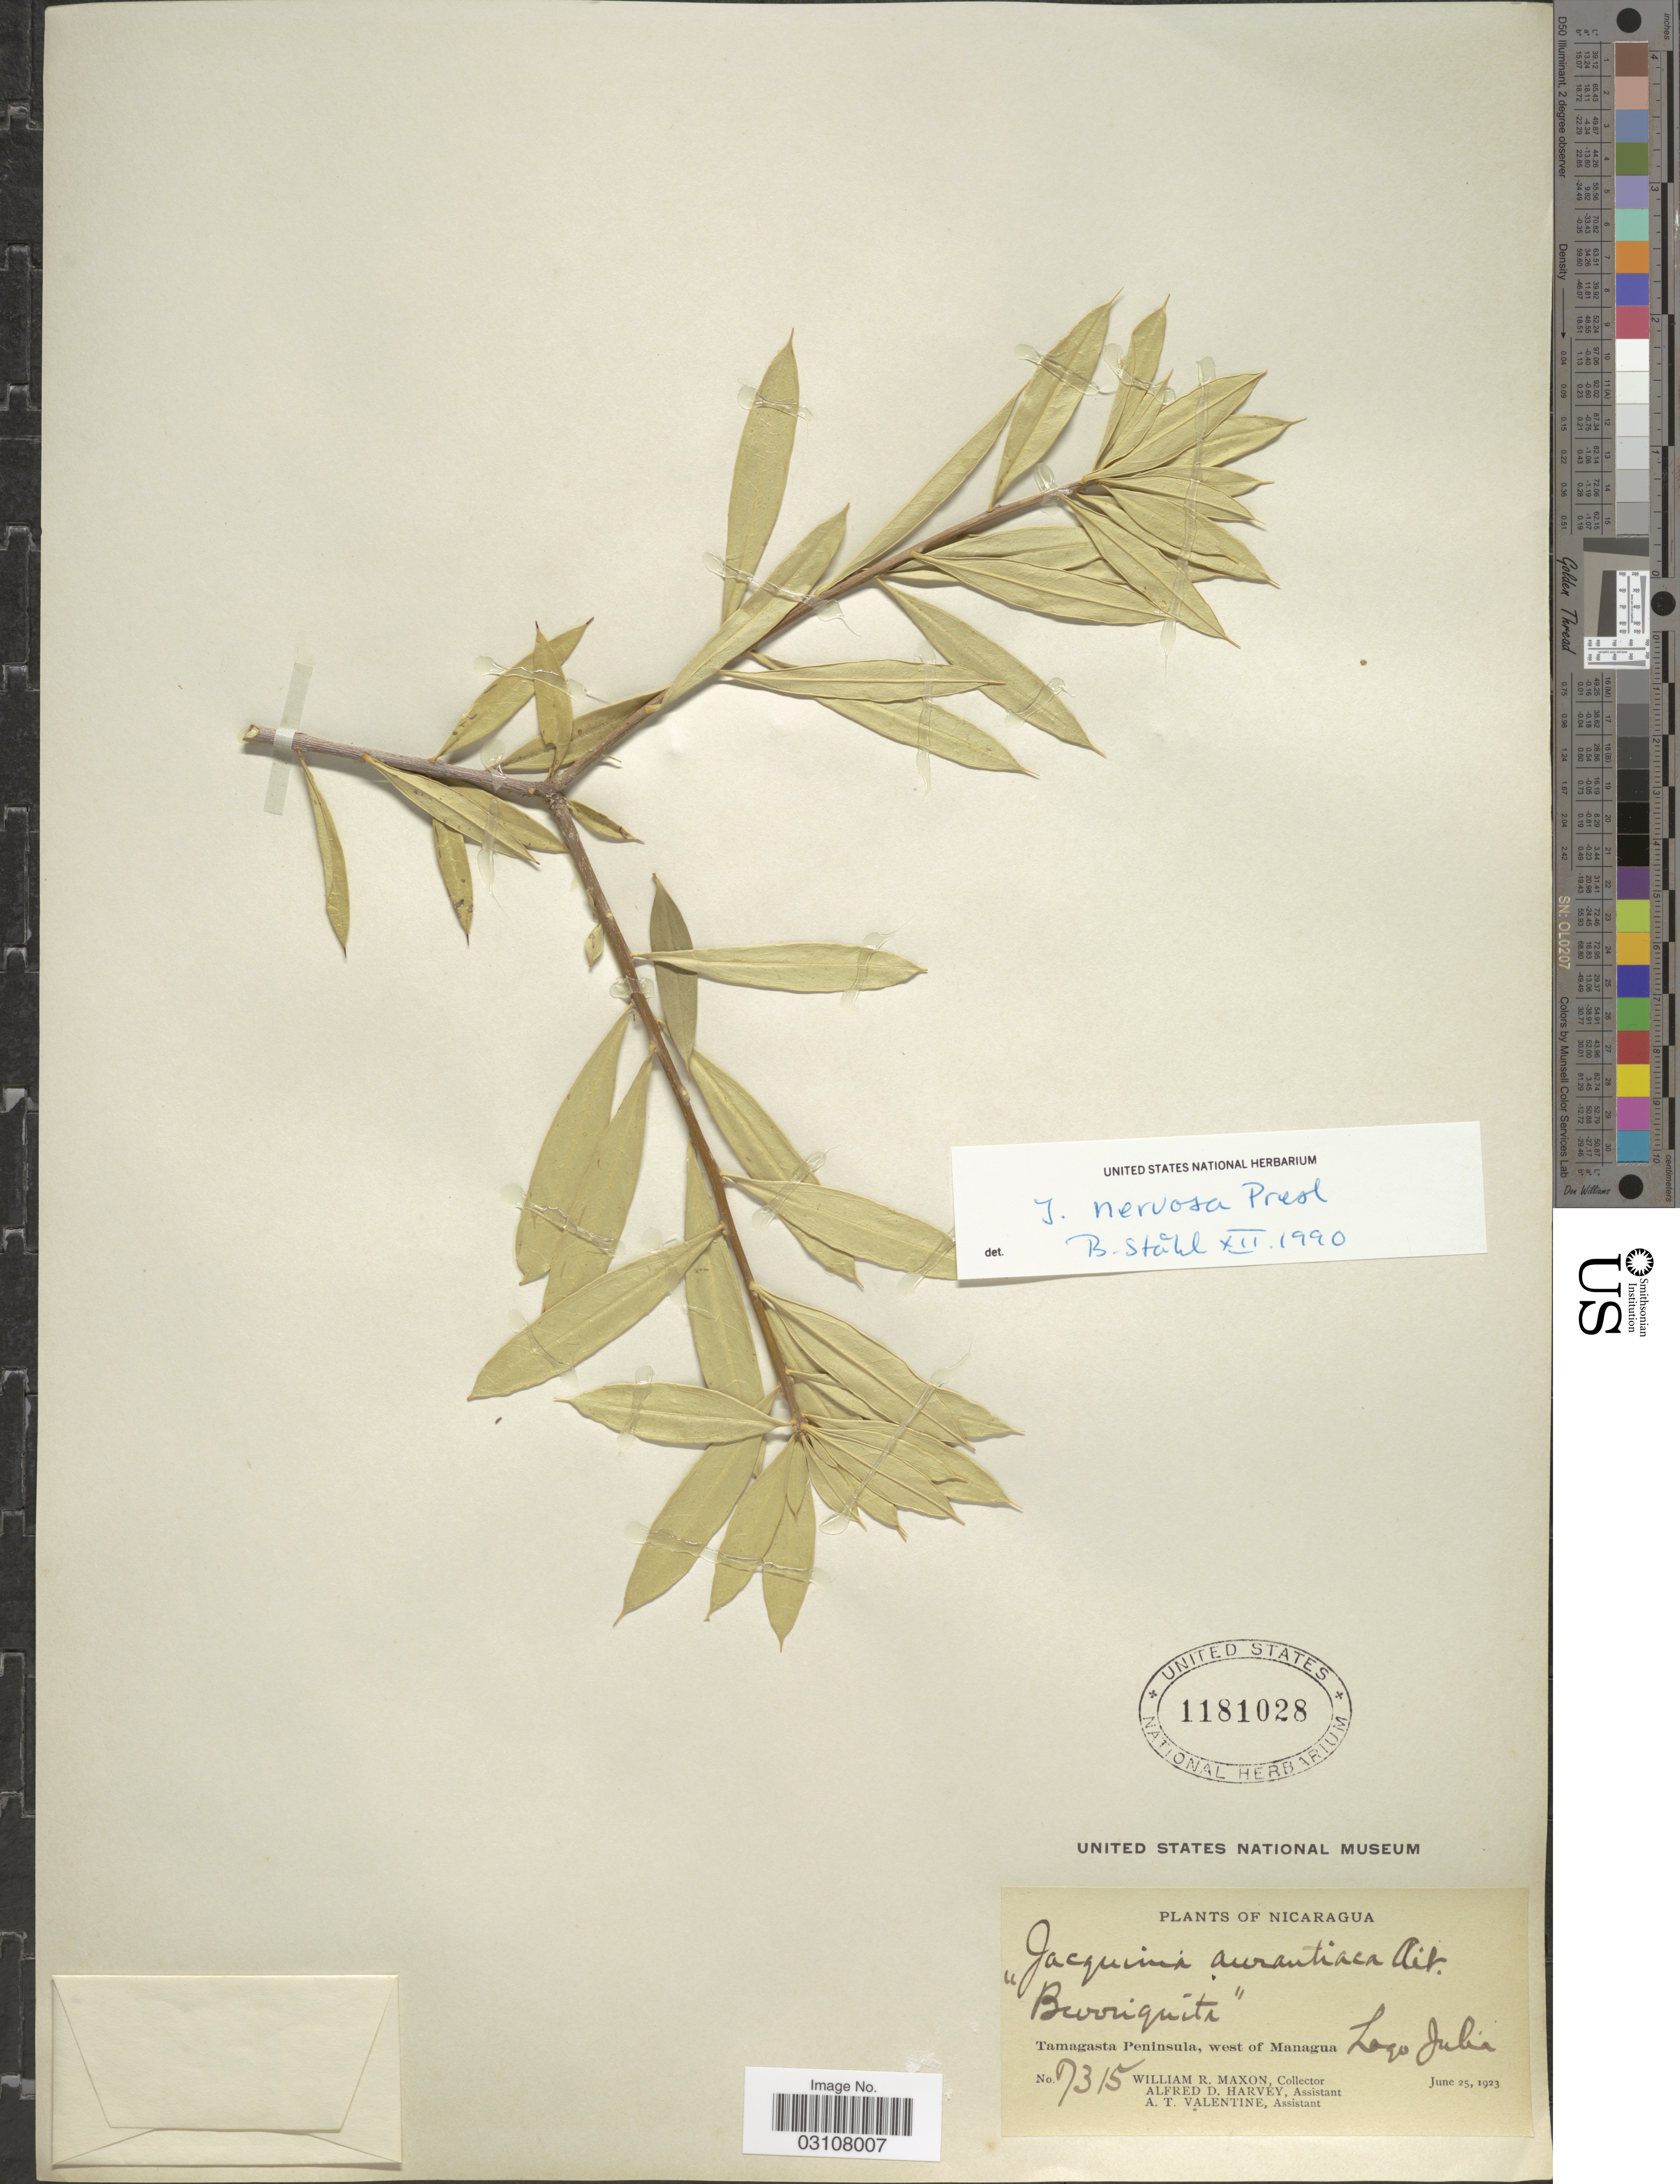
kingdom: Plantae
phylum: Tracheophyta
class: Magnoliopsida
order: Ericales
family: Primulaceae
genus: Jacquinia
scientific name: Jacquinia nervosa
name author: C. Presl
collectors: W. R. Maxon, A. D. Harvey & A. Valentine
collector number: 7315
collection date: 1923-06-25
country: Nicaragua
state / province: Managua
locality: Tamagasta Peninsula, west of Managua, Lago Julia.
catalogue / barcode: US 1181028